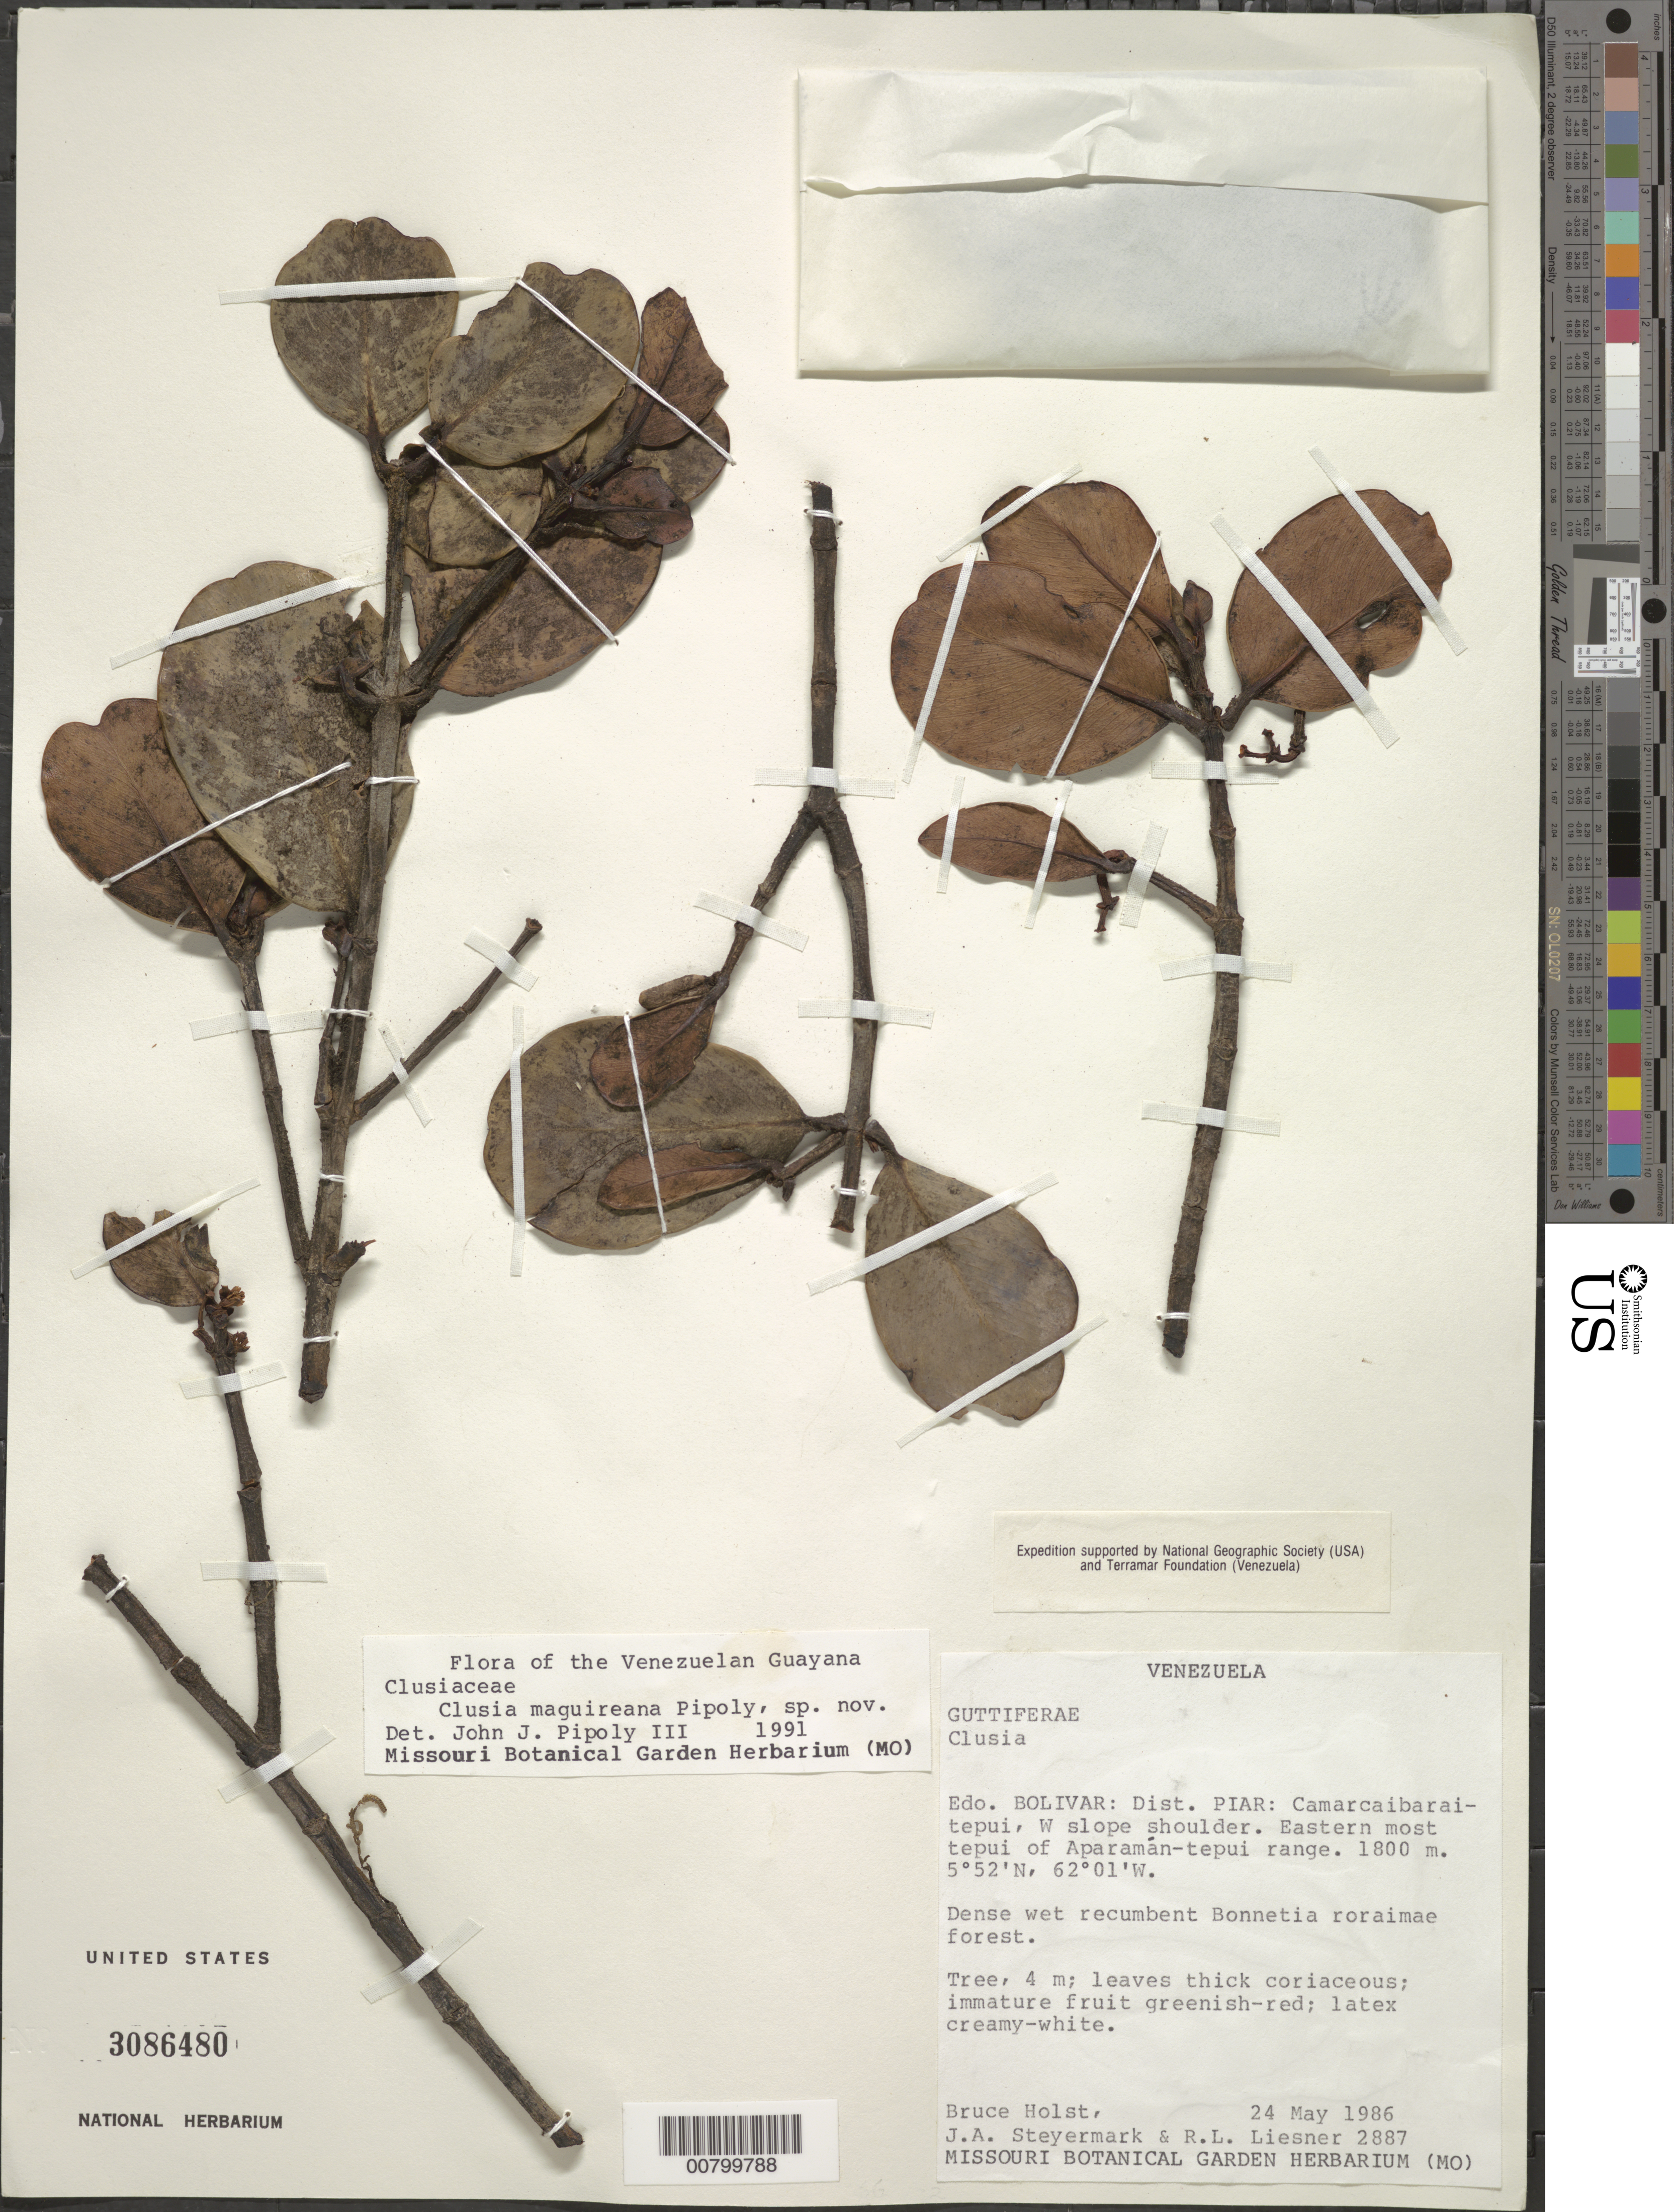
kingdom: Plantae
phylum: Tracheophyta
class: Magnoliopsida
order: Malpighiales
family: Clusiaceae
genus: Clusia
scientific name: Clusia maguireana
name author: Pipoly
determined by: Pipoly, J. J., III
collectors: B. Holst, J. Steyermark & R. L. Liesner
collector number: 2887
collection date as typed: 24-May-86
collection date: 1986-05-24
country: Venezuela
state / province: Bolívar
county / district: Piar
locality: Camarcaibarai-tepuí; W slope shoulder, E most tepuí of Aparamán-tepuí range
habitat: Dense wet recumbent Bonnetia roraimae forest,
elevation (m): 1800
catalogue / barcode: US 3086480